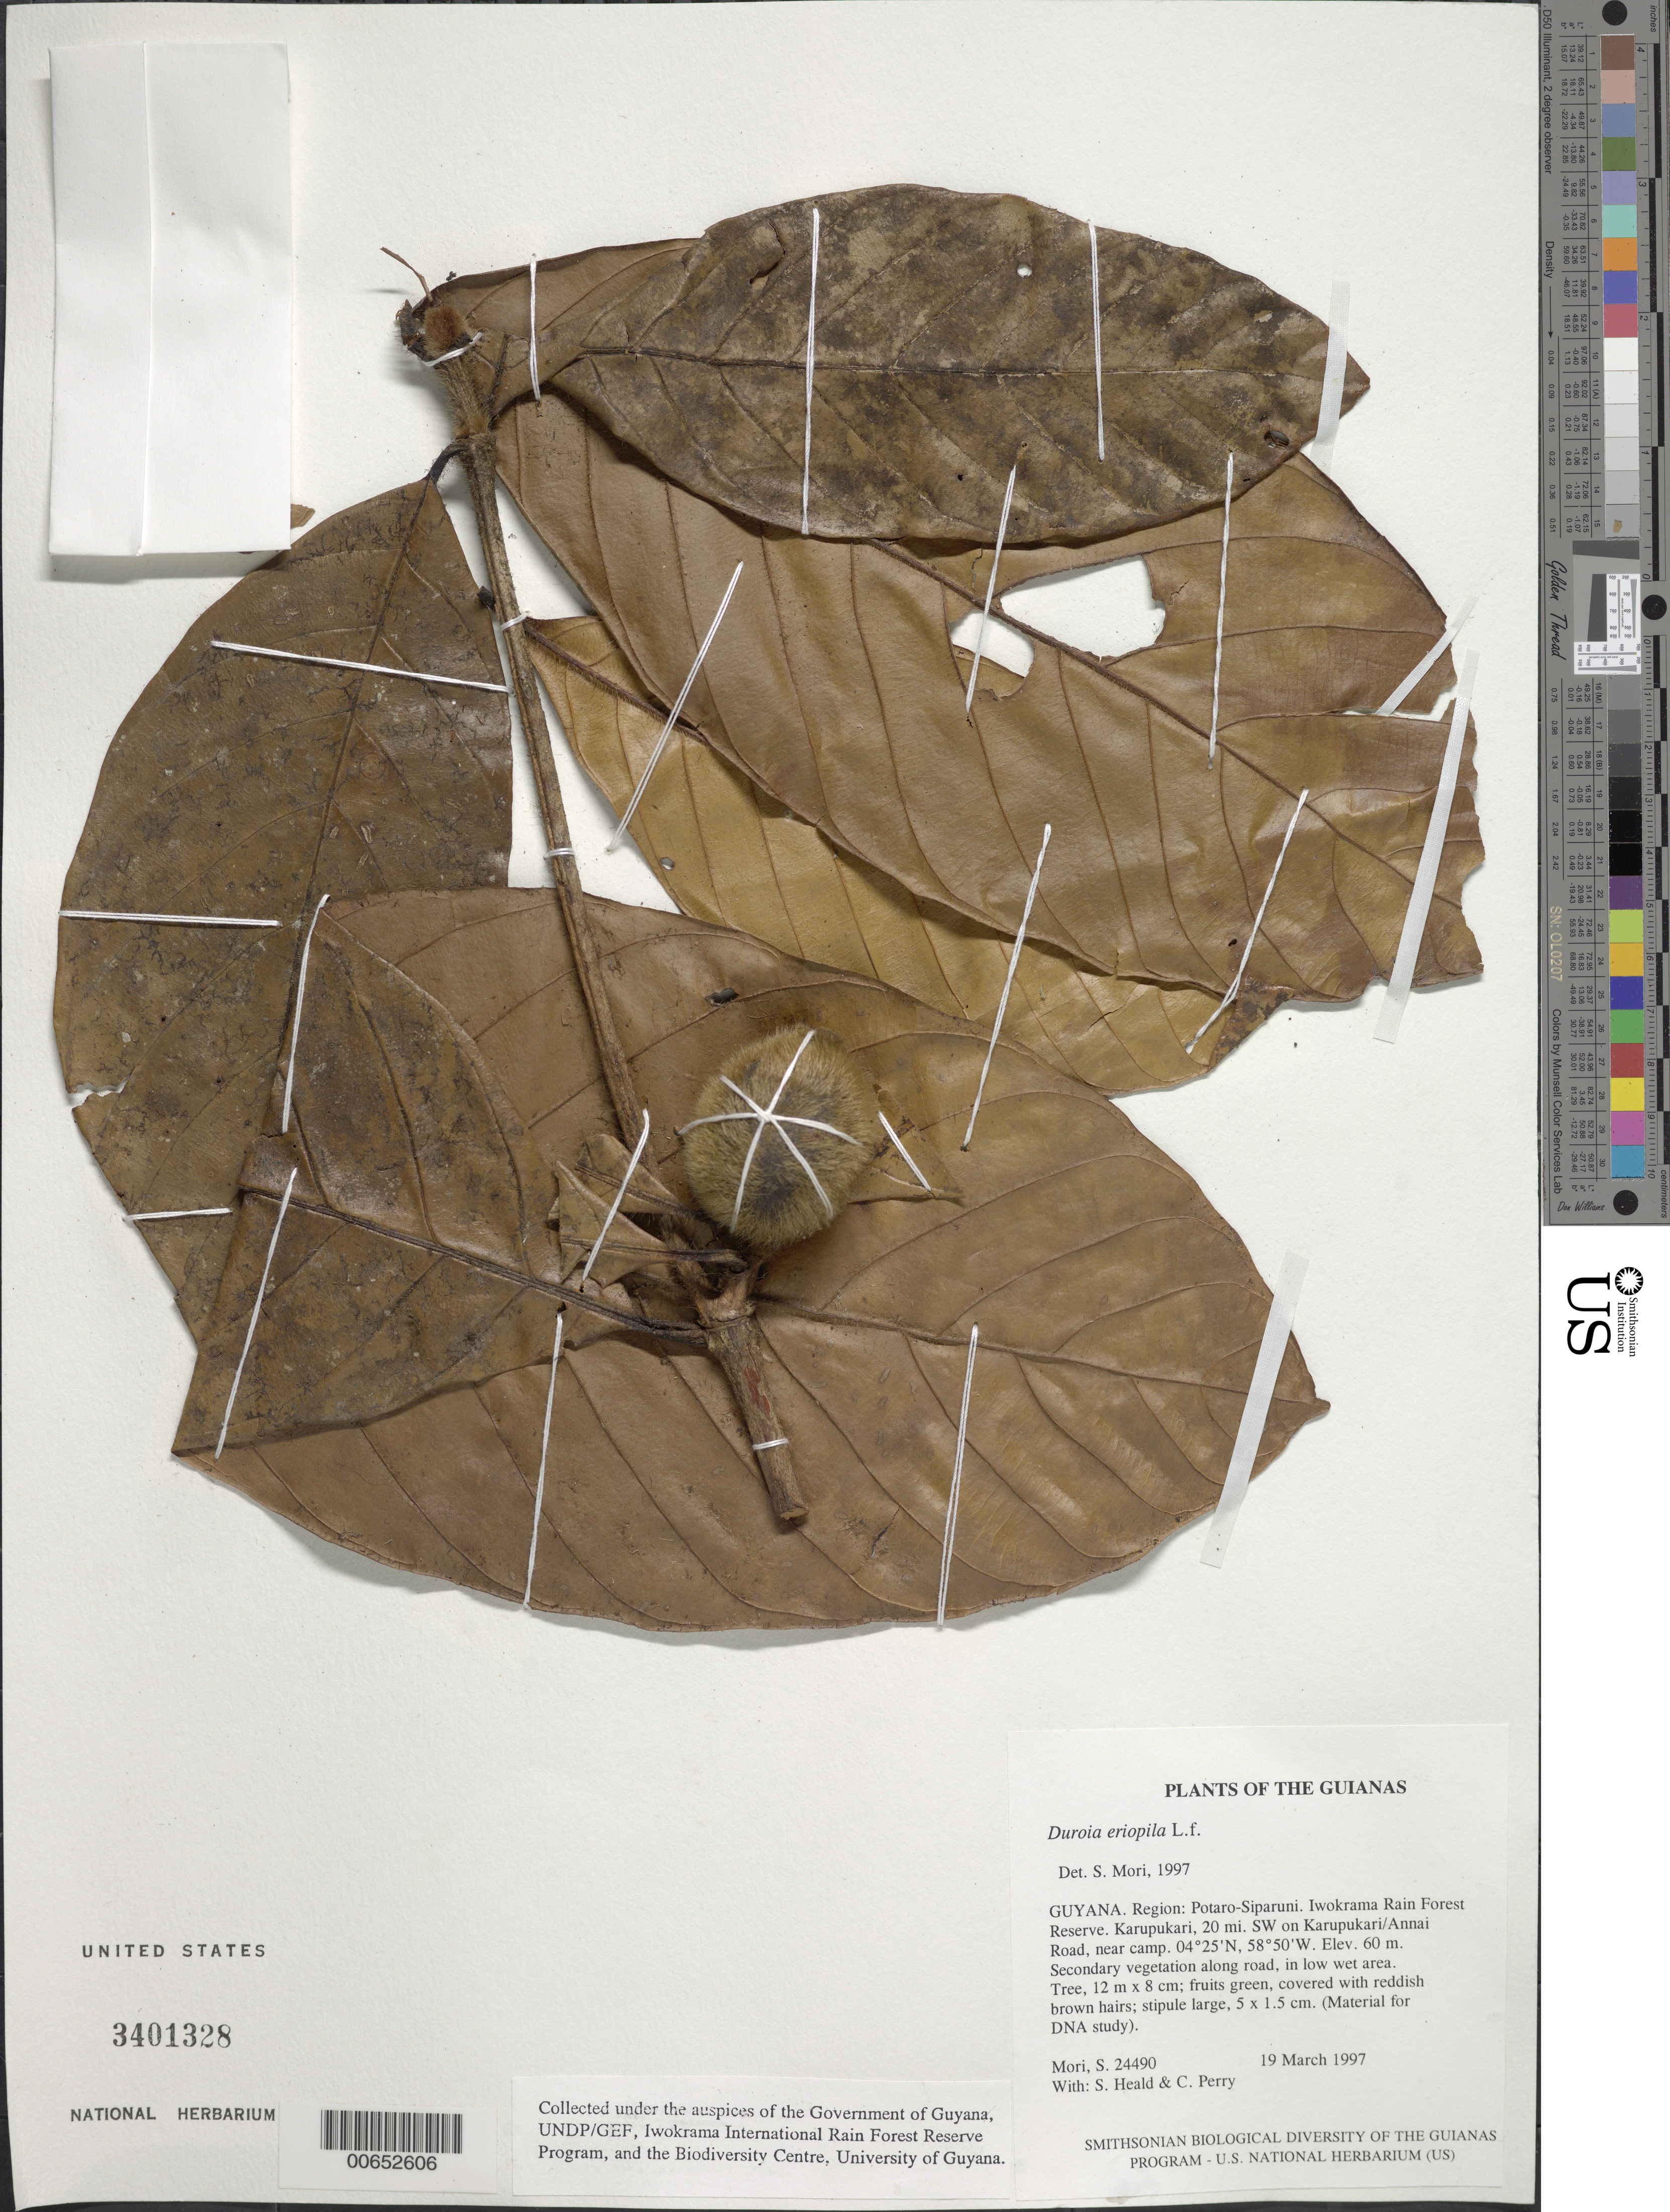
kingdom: Plantae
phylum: Tracheophyta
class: Magnoliopsida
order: Gentianales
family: Rubiaceae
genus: Duroia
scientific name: Duroia eriopila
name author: L. f.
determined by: Mori, Scott A.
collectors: S. Mori, S. Heald & C. Perry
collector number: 24490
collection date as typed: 19 March 1997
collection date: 1997-03-19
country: Guyana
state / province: Potaro-Siparuni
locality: Iwokrama Rain Forest Reserve. Karupukari, 20 mi. SW on Karupukari/Annai Road, near camp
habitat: Secondary vegetation along road, in low wet area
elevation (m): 60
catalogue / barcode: US 3401328